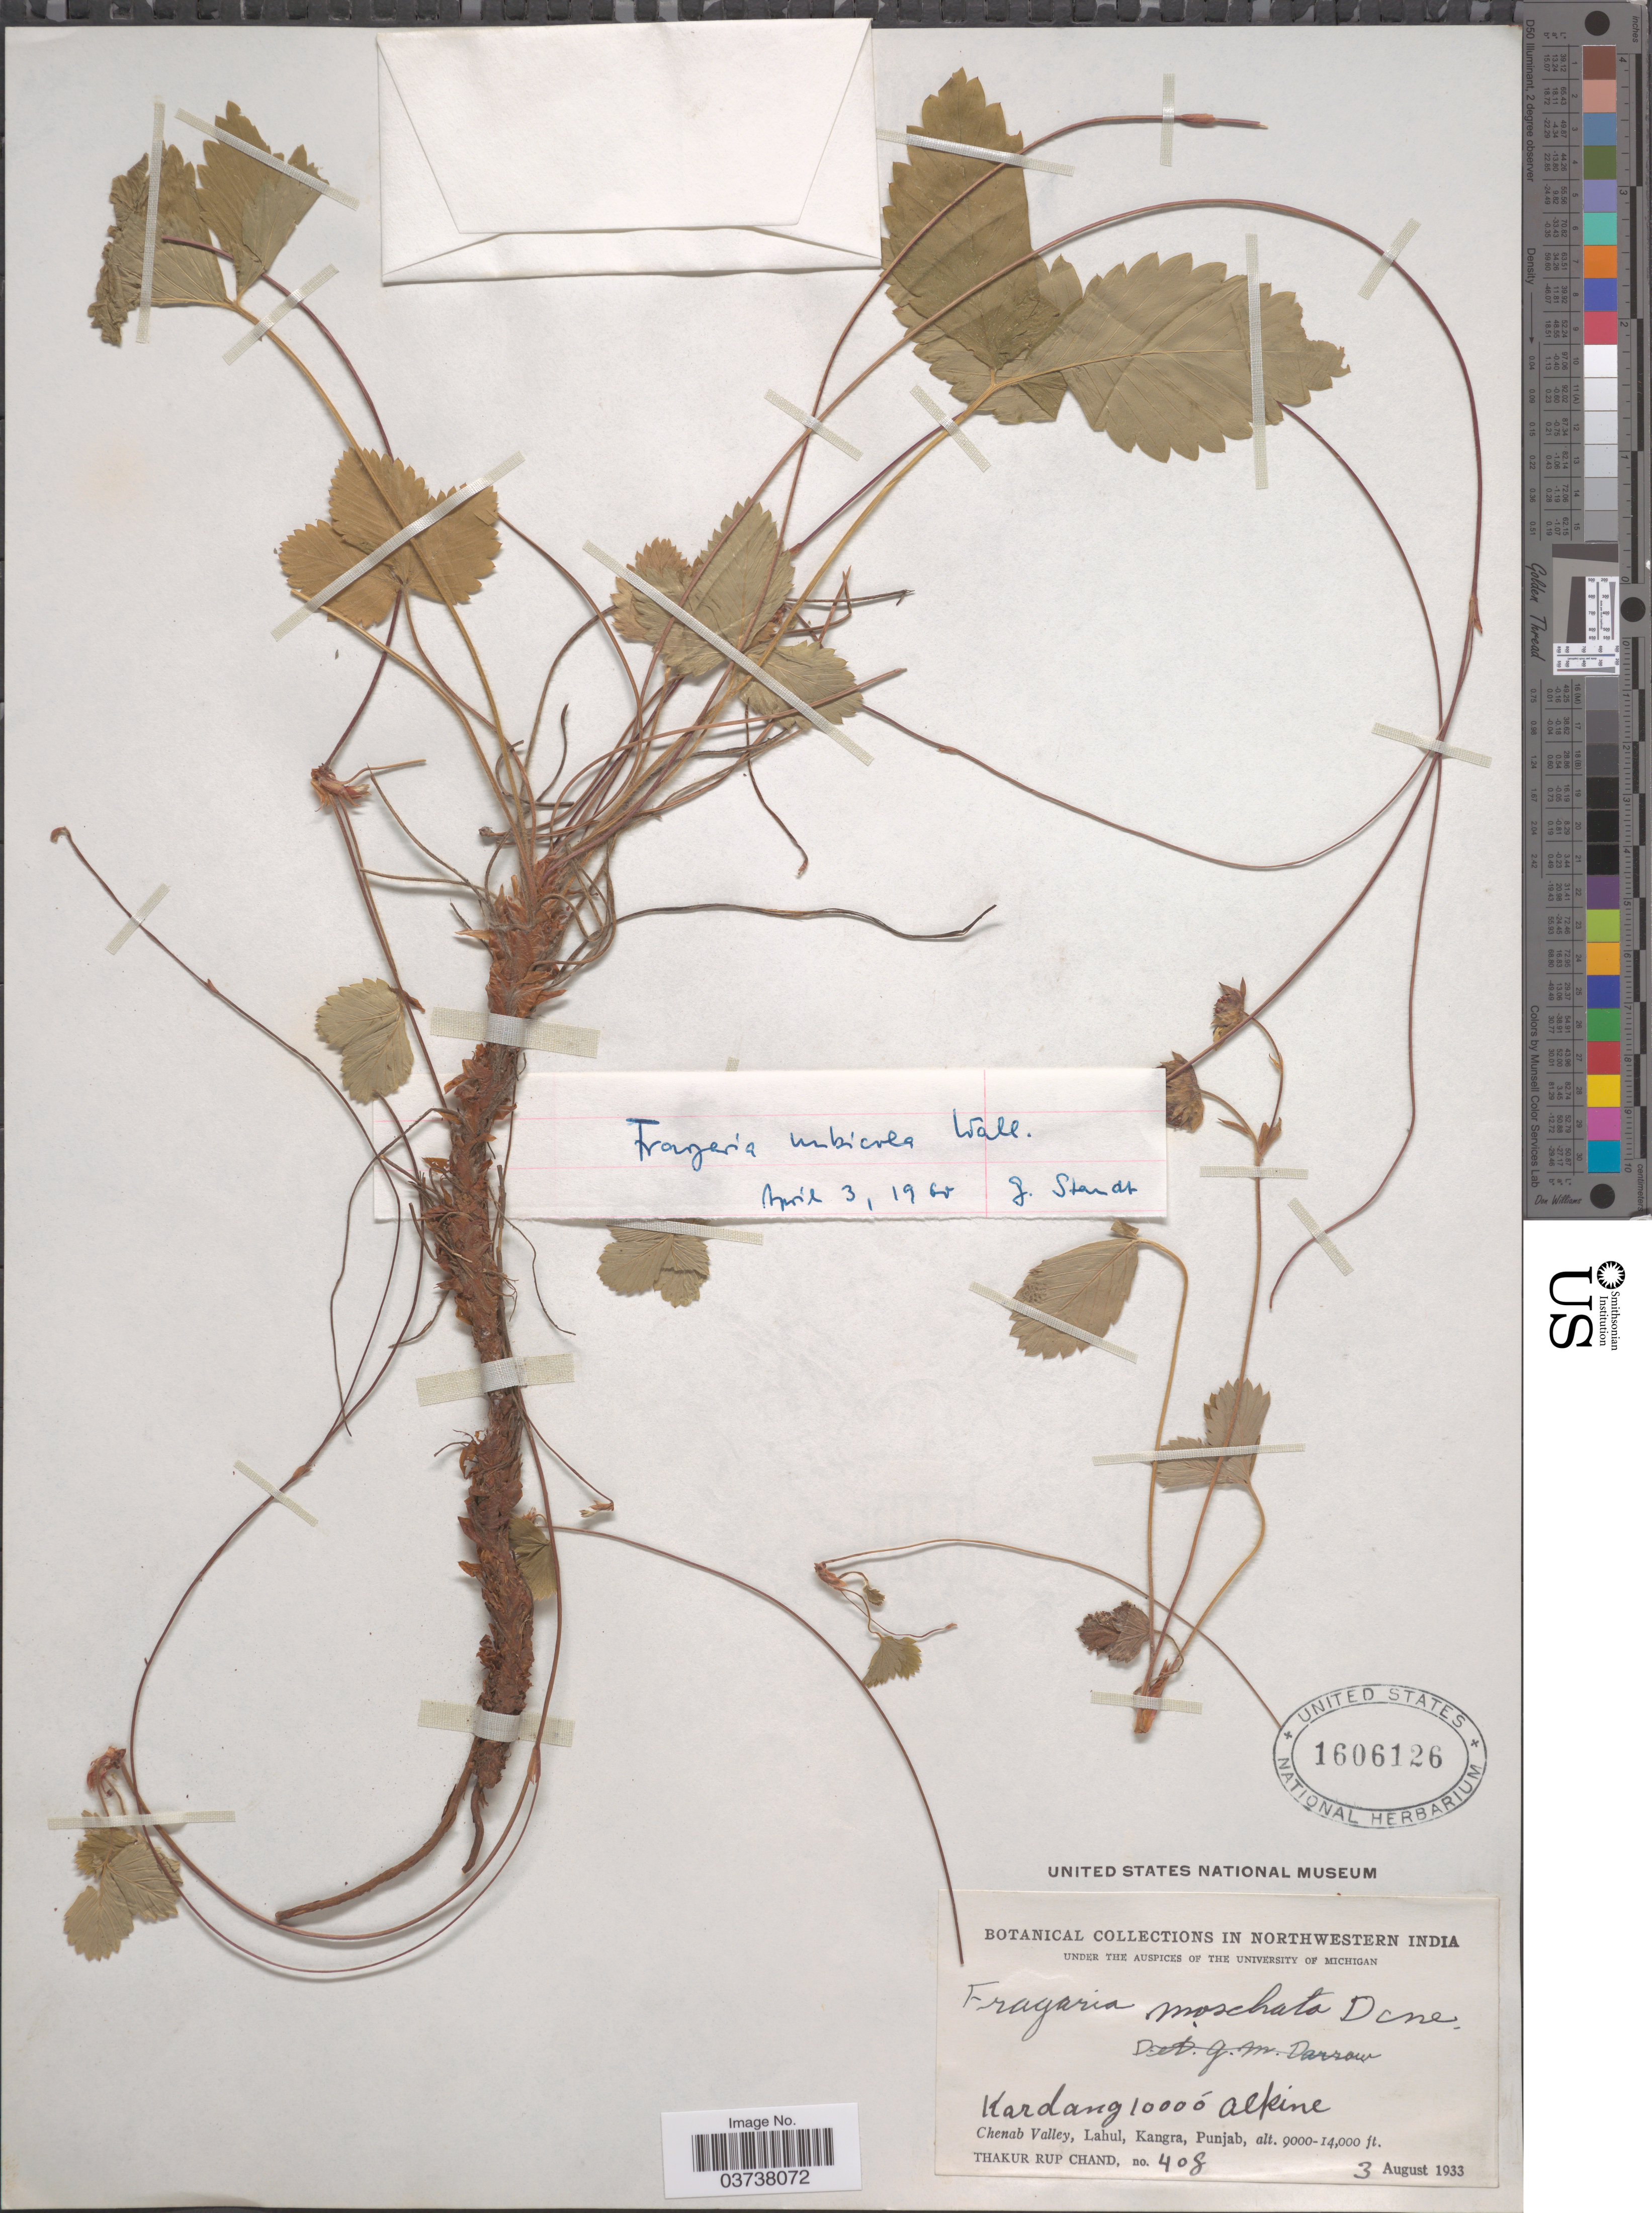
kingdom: Plantae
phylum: Tracheophyta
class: Magnoliopsida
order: Rosales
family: Rosaceae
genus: Fragaria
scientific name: Fragaria nubicola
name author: (Hook. f.) Lindl. ex Lacaita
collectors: T. R. Chand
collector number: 408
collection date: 1933-08-03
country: India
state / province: Punjab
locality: Northwestern India. Kardang. Chenab Valley, Lahul, Kangra.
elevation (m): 3048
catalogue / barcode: US 1606126